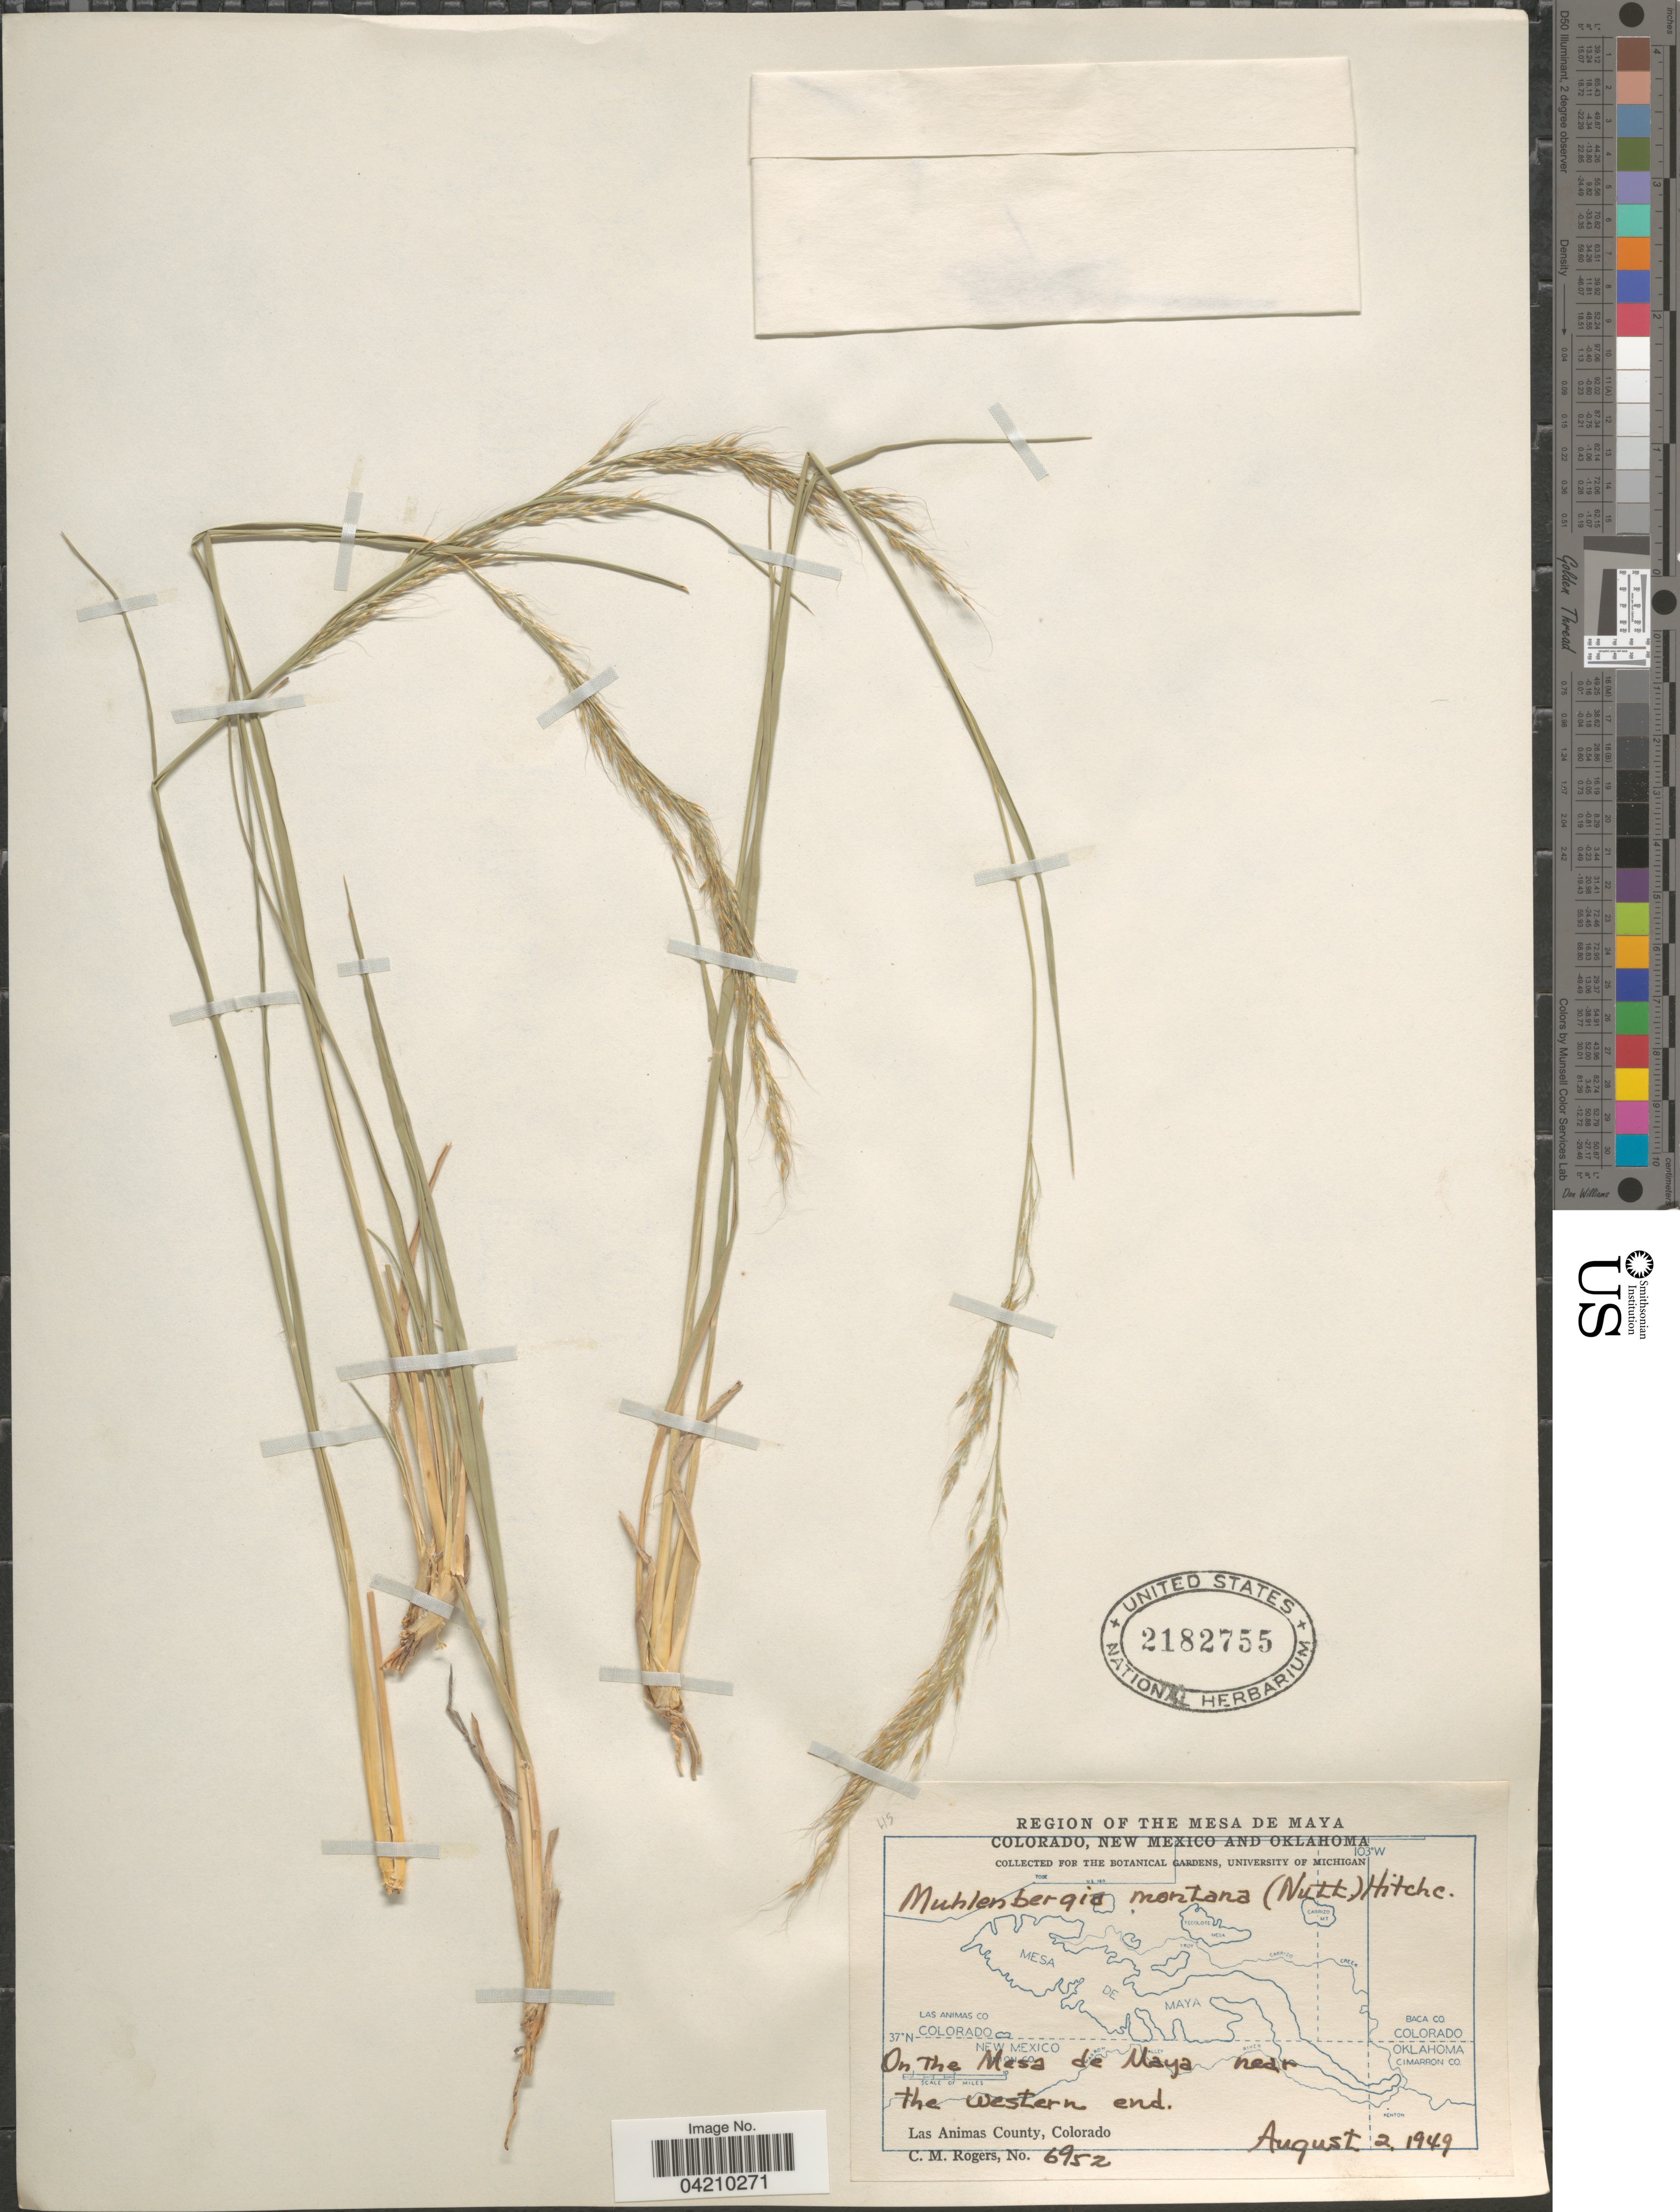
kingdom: Plantae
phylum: Tracheophyta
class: Liliopsida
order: Poales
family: Poaceae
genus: Muhlenbergia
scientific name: Muhlenbergia montana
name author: (Nutt.) Hitchc.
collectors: C. M. Rogers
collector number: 6952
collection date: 1949-08-02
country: United States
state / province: Colorado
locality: Region of the Mesa de Maya. On the Mesa de Maya near the western end. Las Animas County.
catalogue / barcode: US 2182755